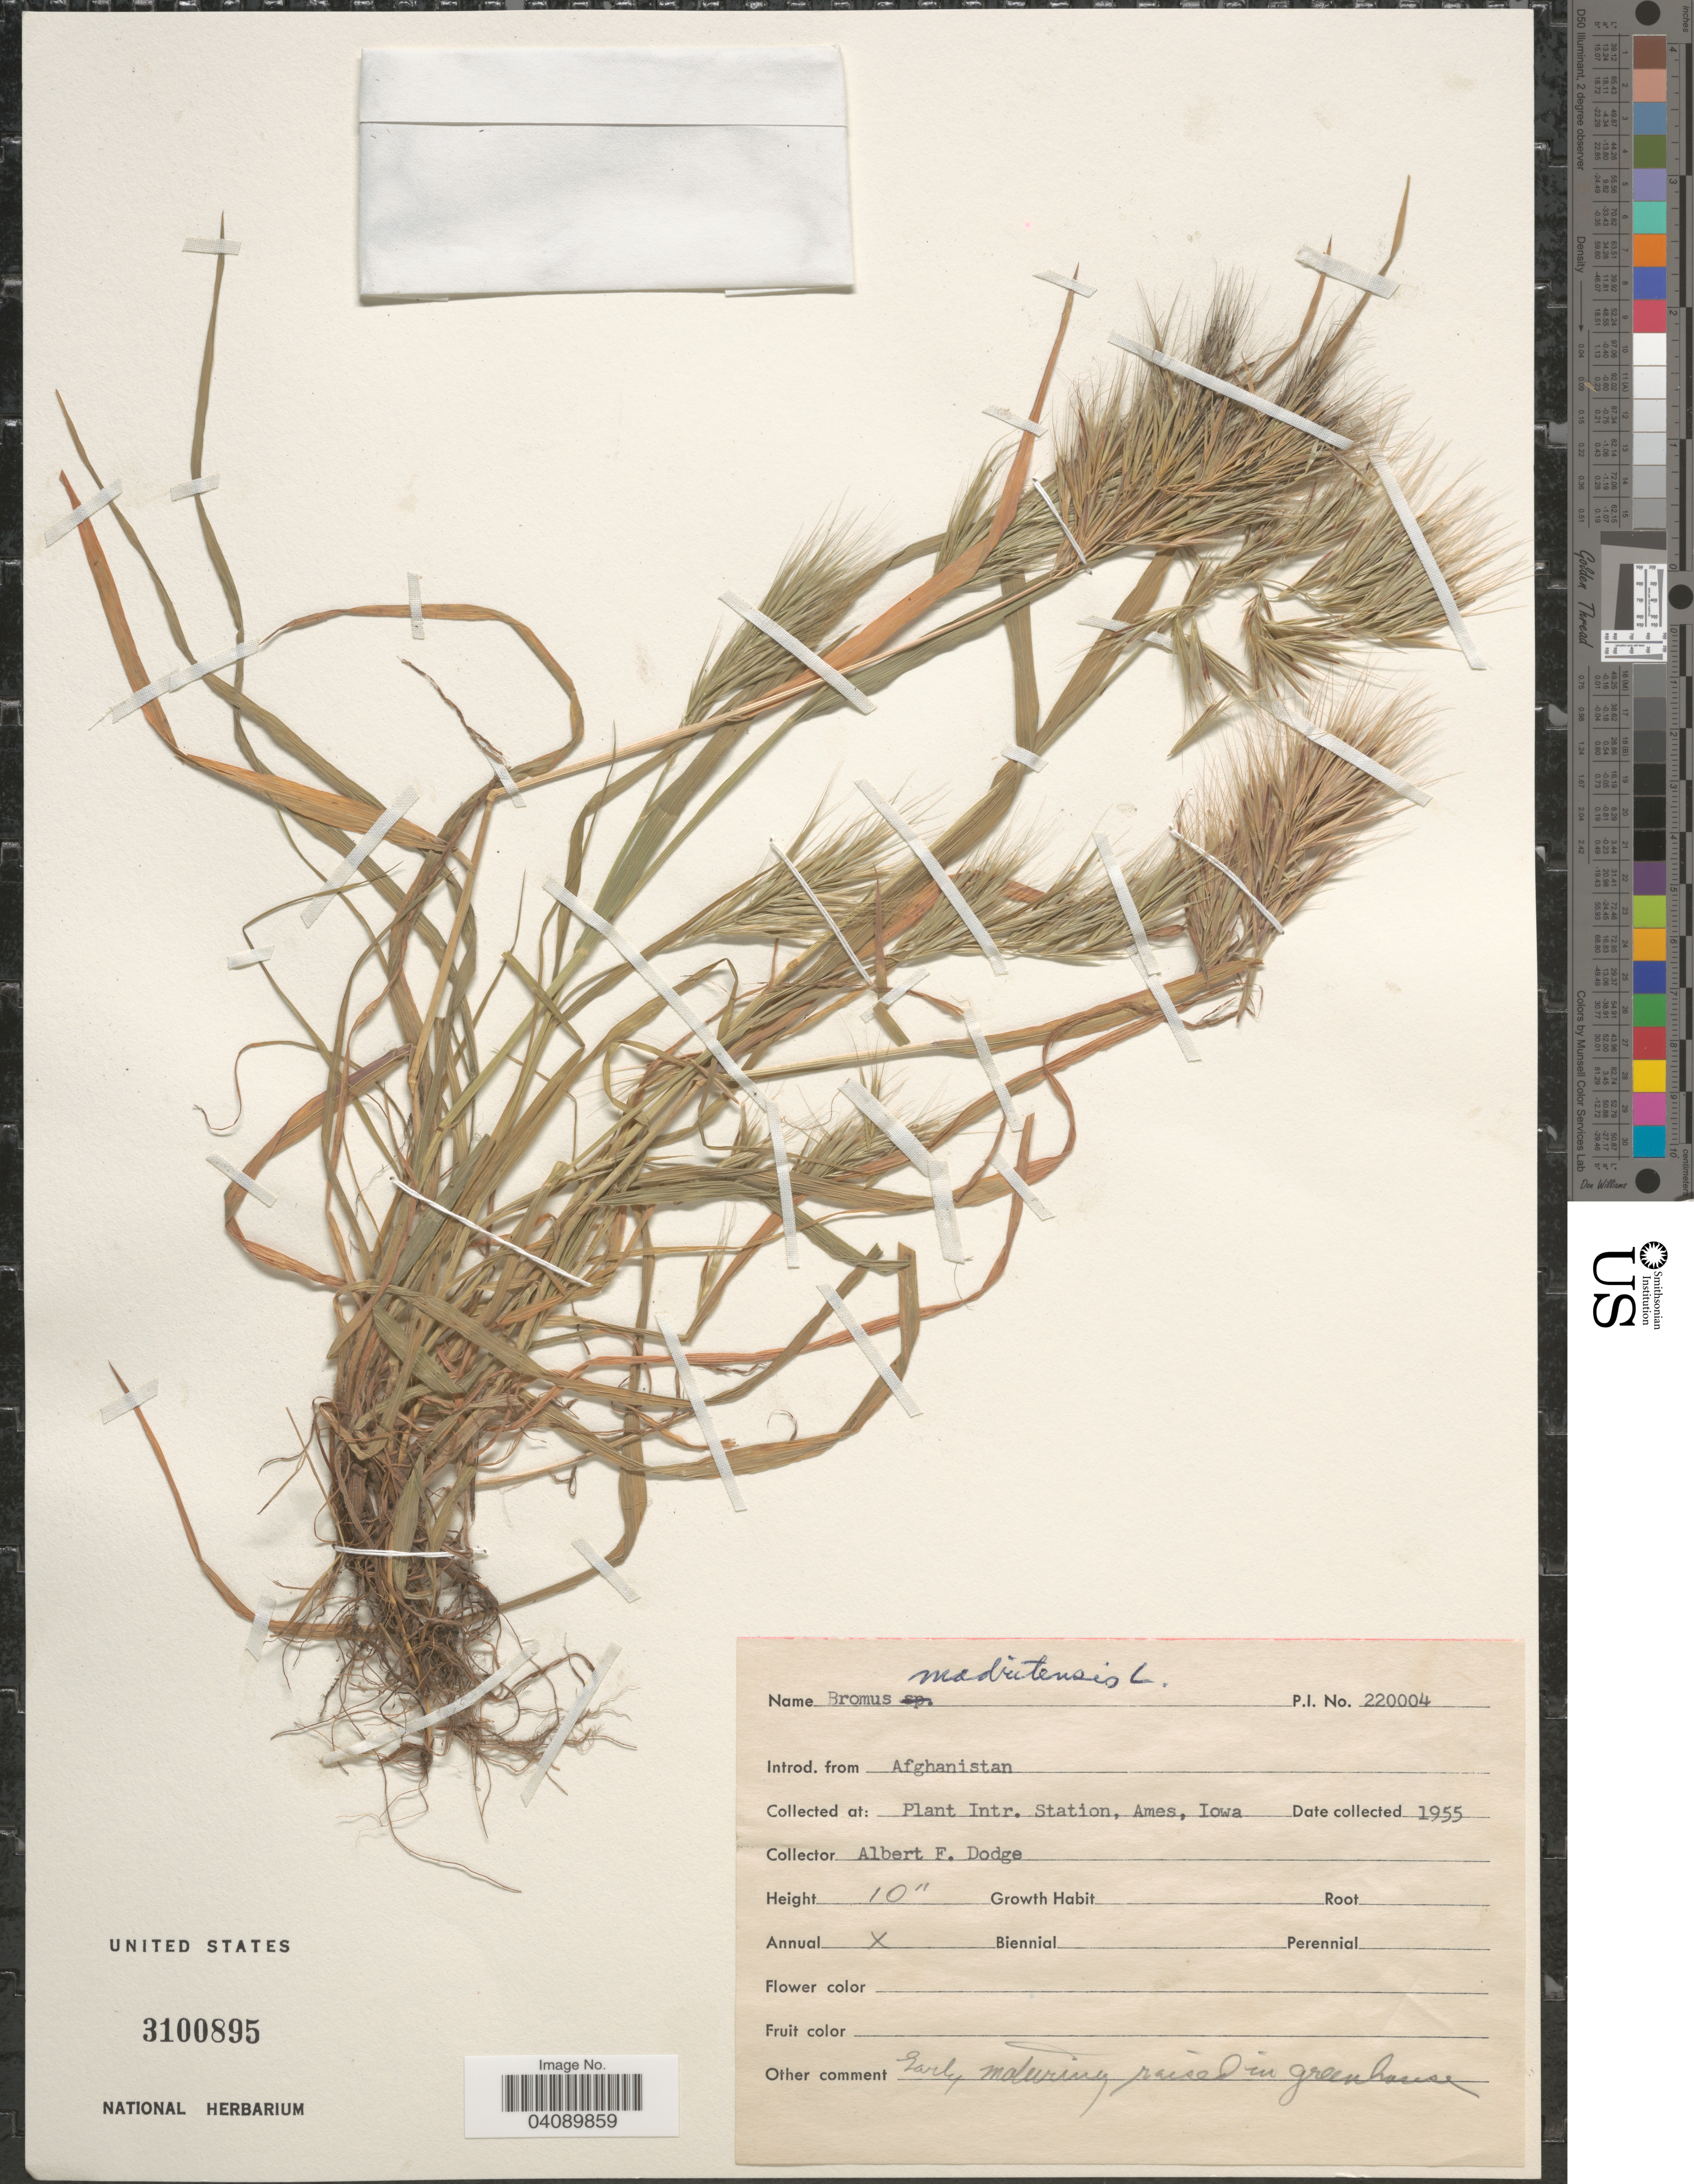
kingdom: Plantae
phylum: Tracheophyta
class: Liliopsida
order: Poales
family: Poaceae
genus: Bromus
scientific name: Bromus madritensis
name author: L.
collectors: A. Dodge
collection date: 1955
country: United States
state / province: Iowa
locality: Plant Intr. Station, Ames.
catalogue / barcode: US 3100895